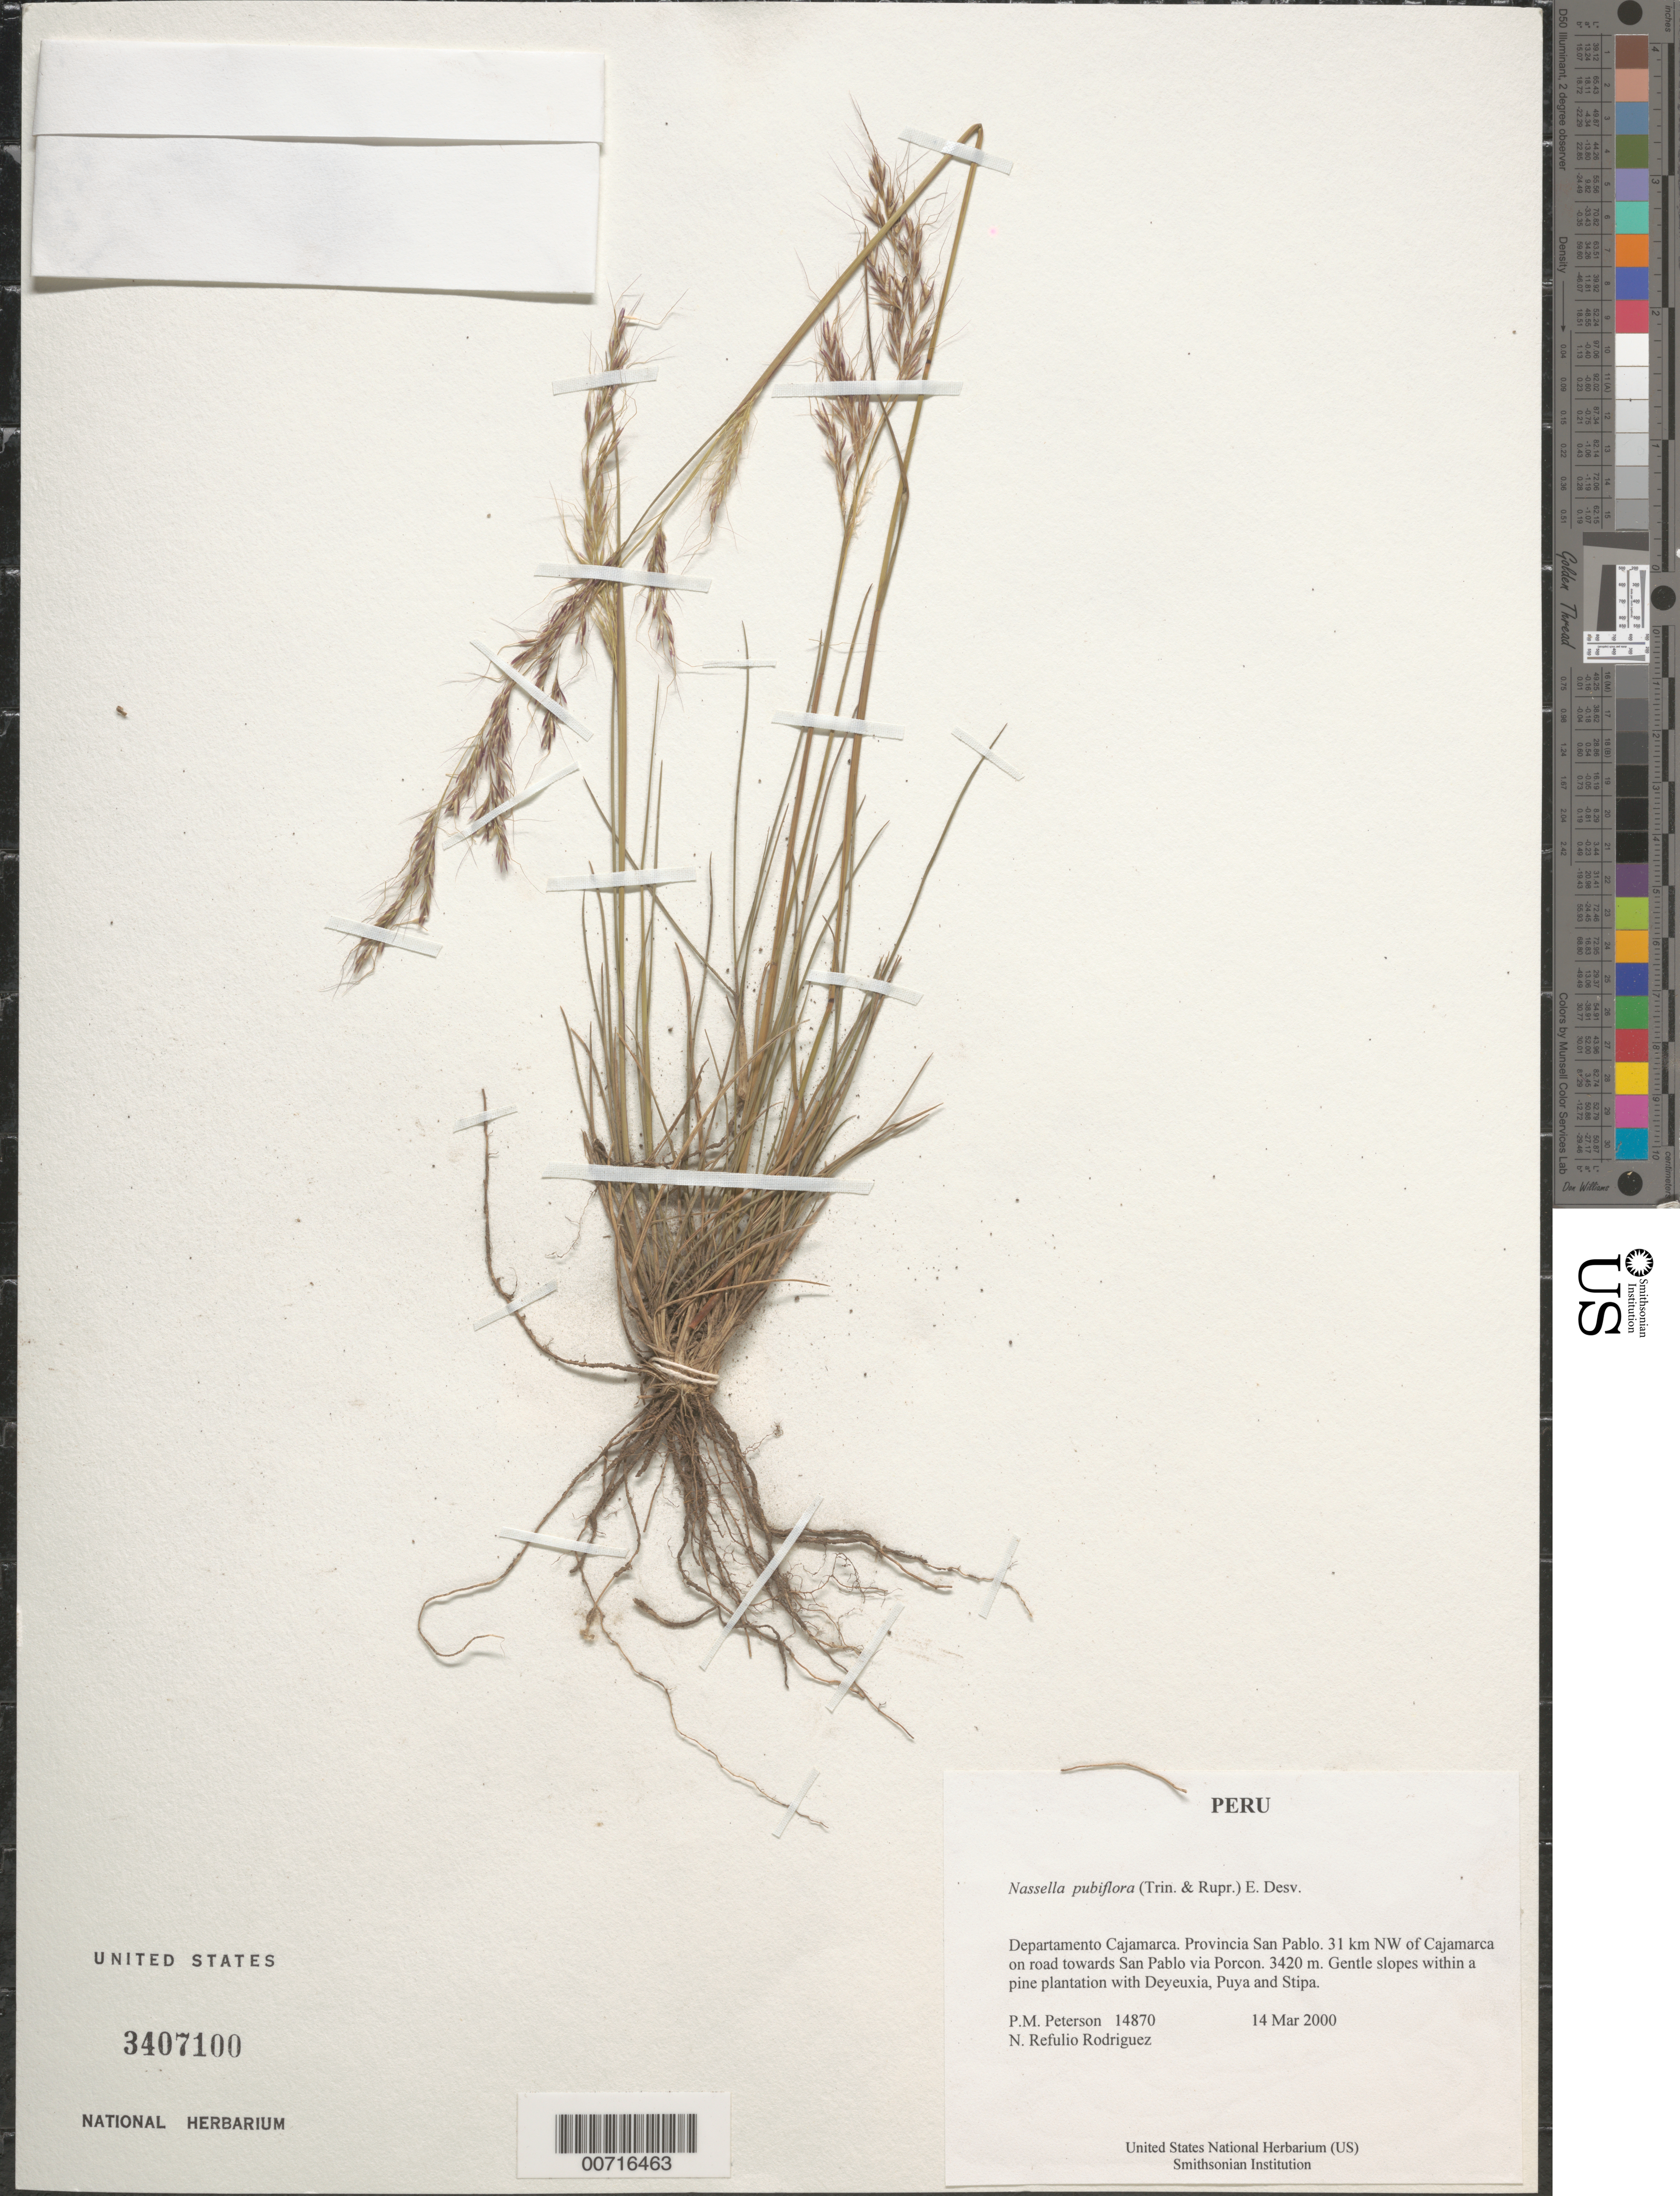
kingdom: Plantae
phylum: Tracheophyta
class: Liliopsida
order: Poales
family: Poaceae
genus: Nassella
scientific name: Nassella pubiflora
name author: (Trin. & Rupr.) É. Desv.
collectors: P. M. Peterson & N. Refulio-Rodríguez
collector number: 14870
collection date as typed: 14 Mar 2000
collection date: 2000-03-14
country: Peru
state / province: Cajamarca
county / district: San Pablo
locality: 31 km NW of Cajamarca on road towards San Pablo via Porcon.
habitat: Gentle slopes within a pine plantation with Deyeuxia, Puya and Stipa.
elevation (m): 3420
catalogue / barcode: US 3407100